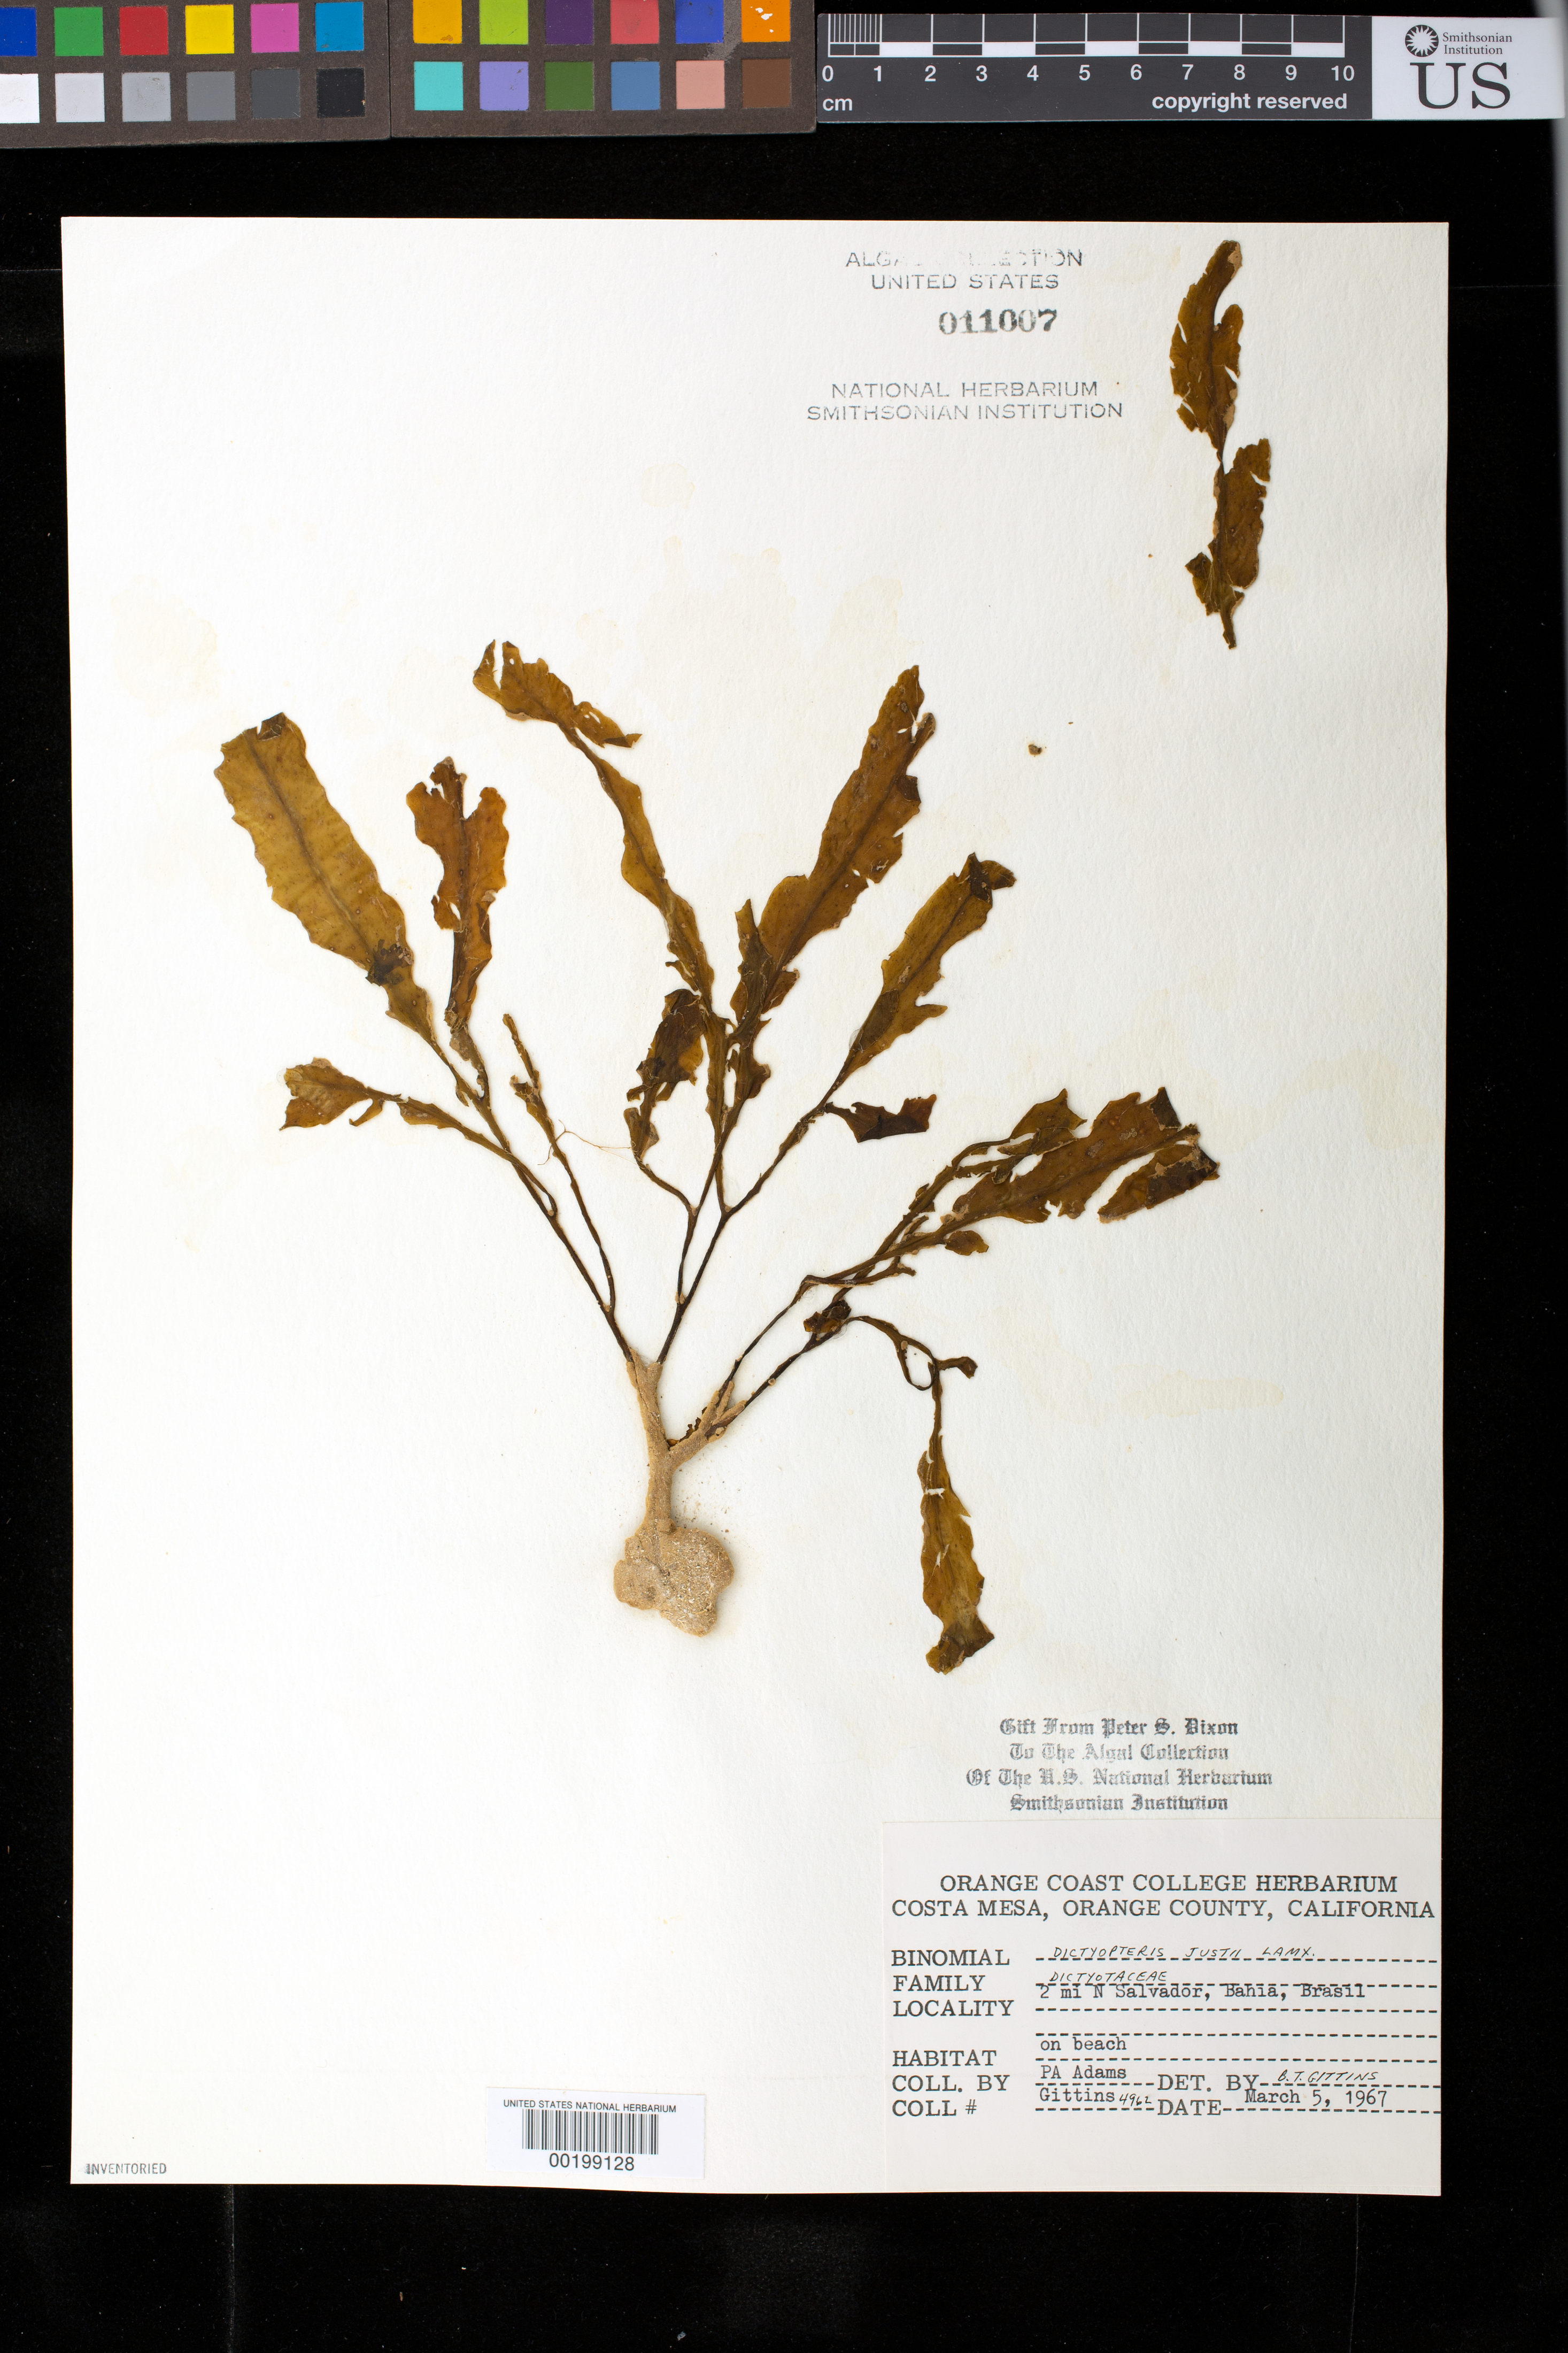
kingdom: Chromista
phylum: Ochrophyta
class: Phaeophyceae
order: Dictyotales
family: Dictyotaceae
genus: Dictyopteris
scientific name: Dictyopteris justii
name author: J.V.Lamouroux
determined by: Gittins, B. T.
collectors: P. A. Adams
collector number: Btg 4962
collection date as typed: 05 Mar 1967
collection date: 1967-03-05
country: Brazil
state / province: Bahia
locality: Two miles north of salvador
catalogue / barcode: US 11007